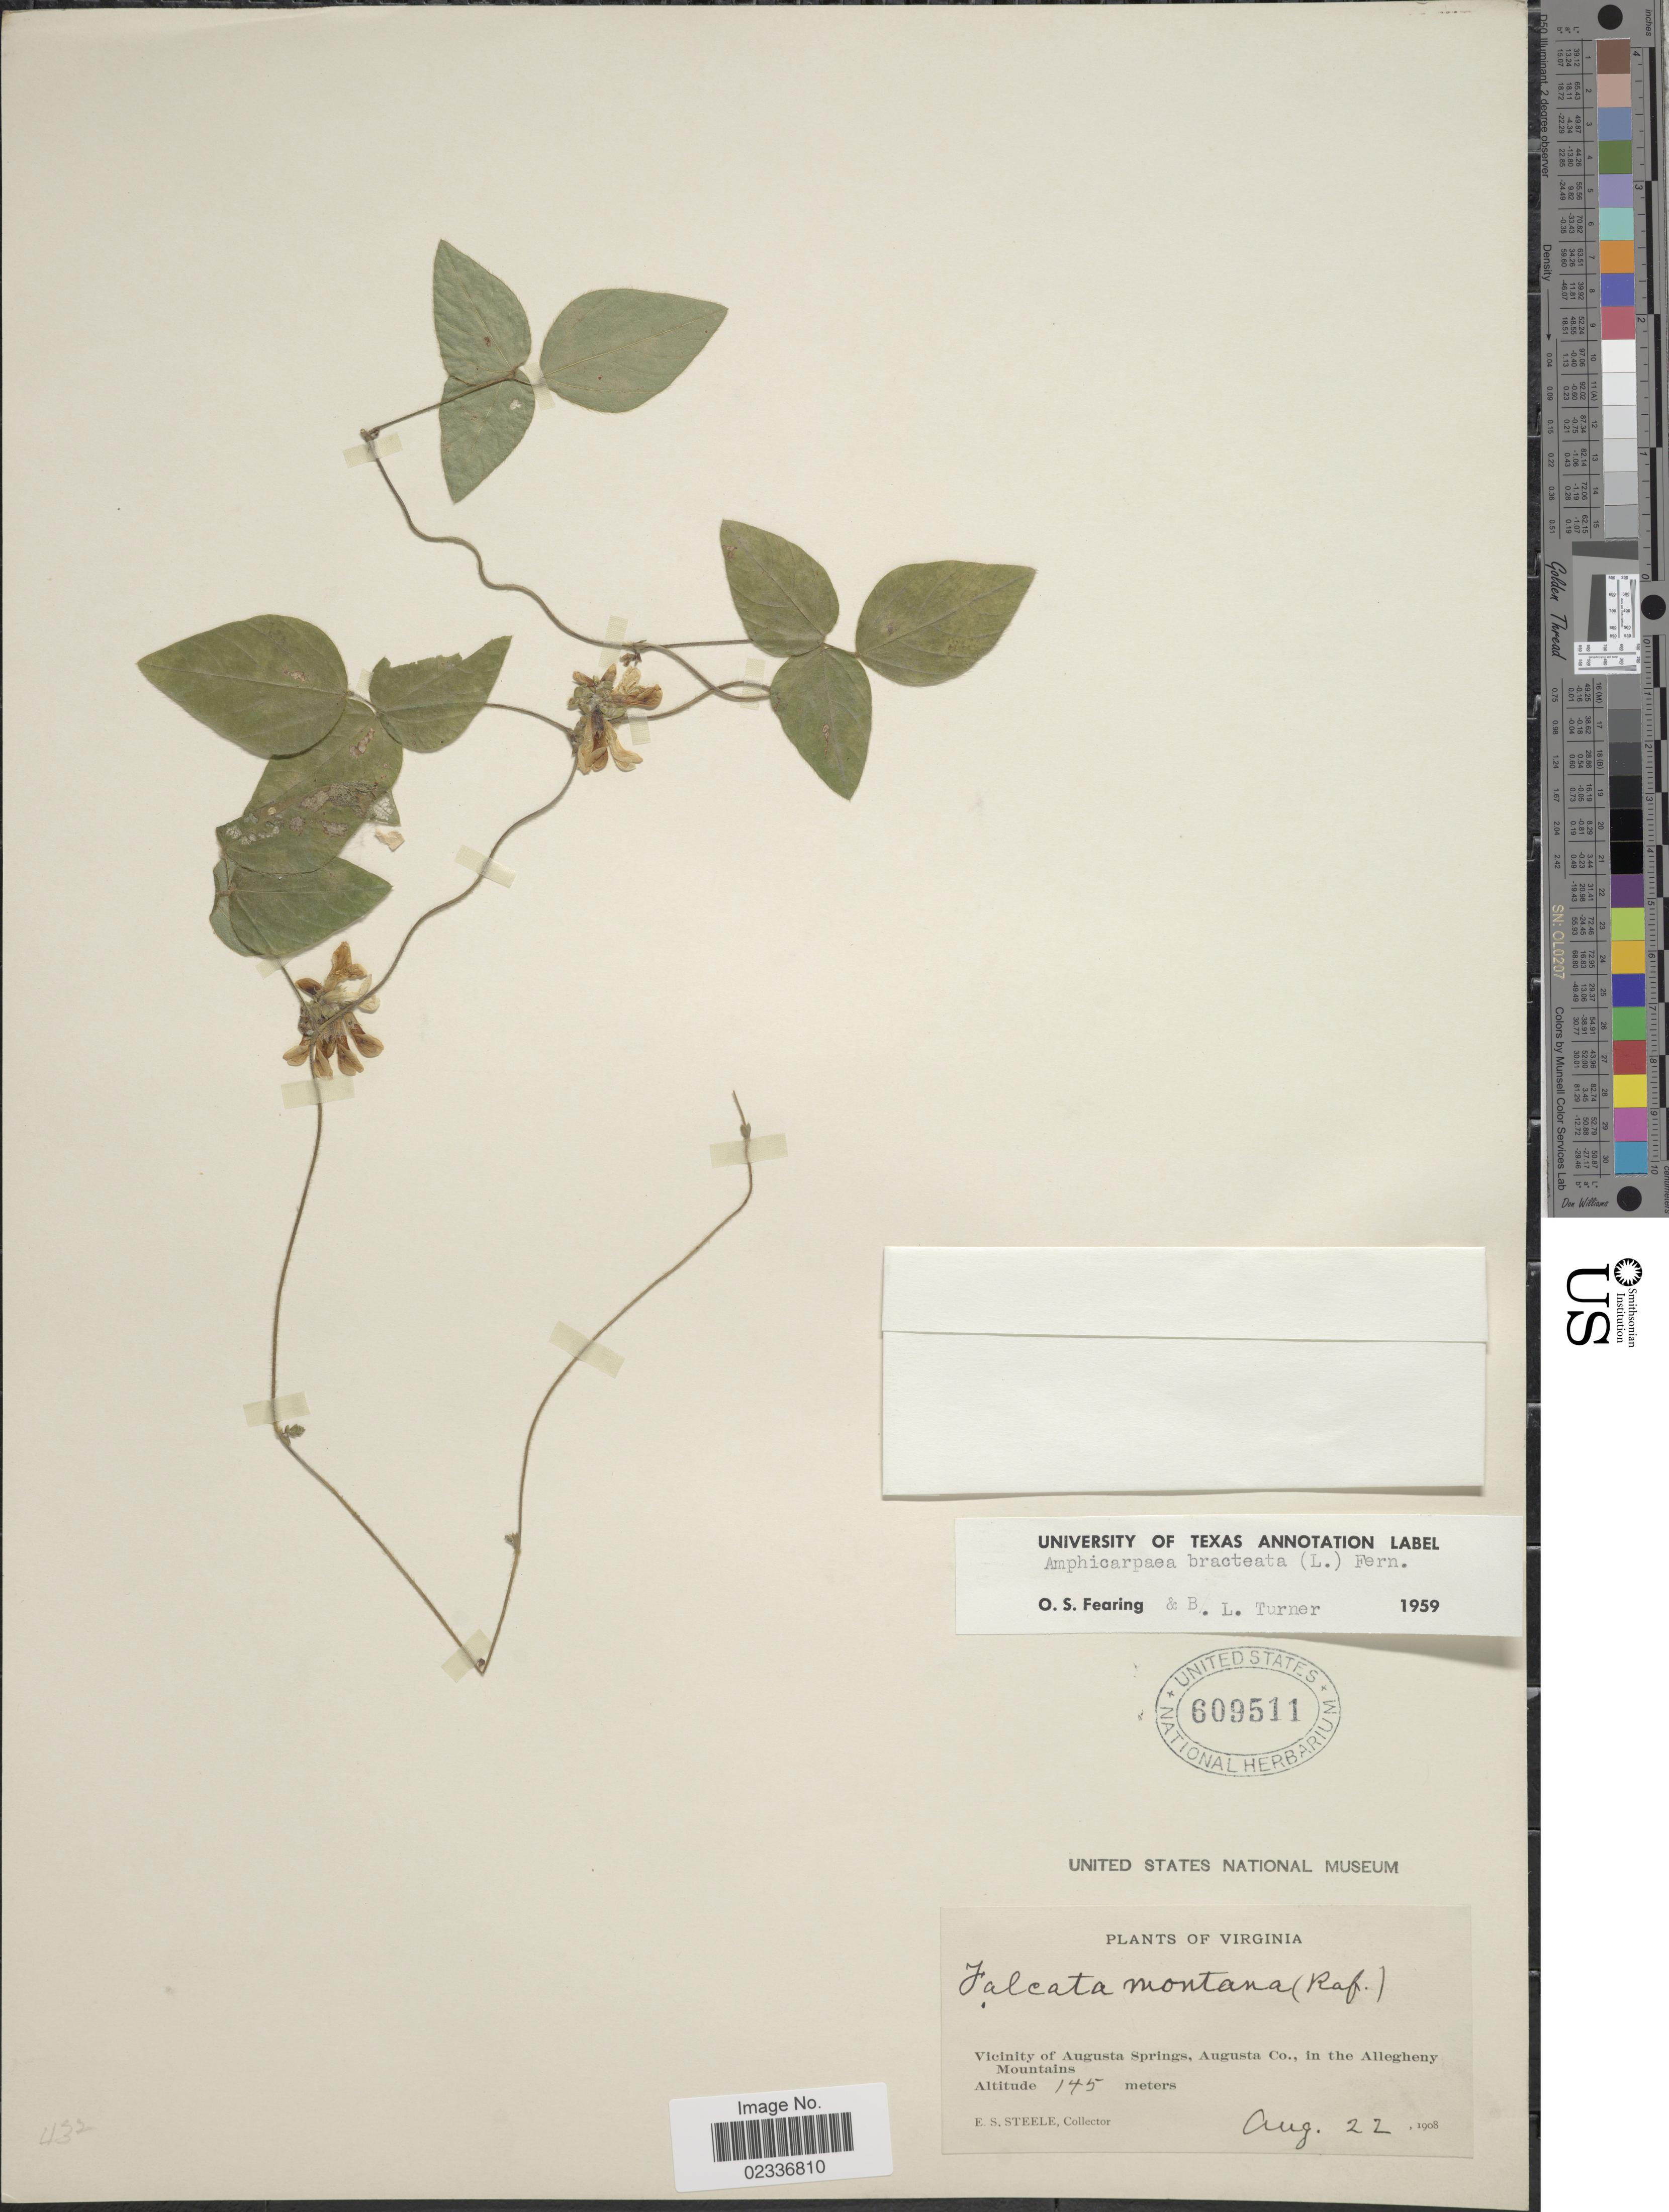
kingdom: Plantae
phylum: Tracheophyta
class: Magnoliopsida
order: Fabales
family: Fabaceae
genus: Amphicarpaea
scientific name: Amphicarpaea bracteata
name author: (L.) Fernald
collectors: E. Steele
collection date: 1908-08-22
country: United States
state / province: Virginia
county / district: Augusta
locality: Vicinity of Augusta Springs, Augusta Co., in the Allegheny Mountains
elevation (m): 145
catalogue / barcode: US 609511